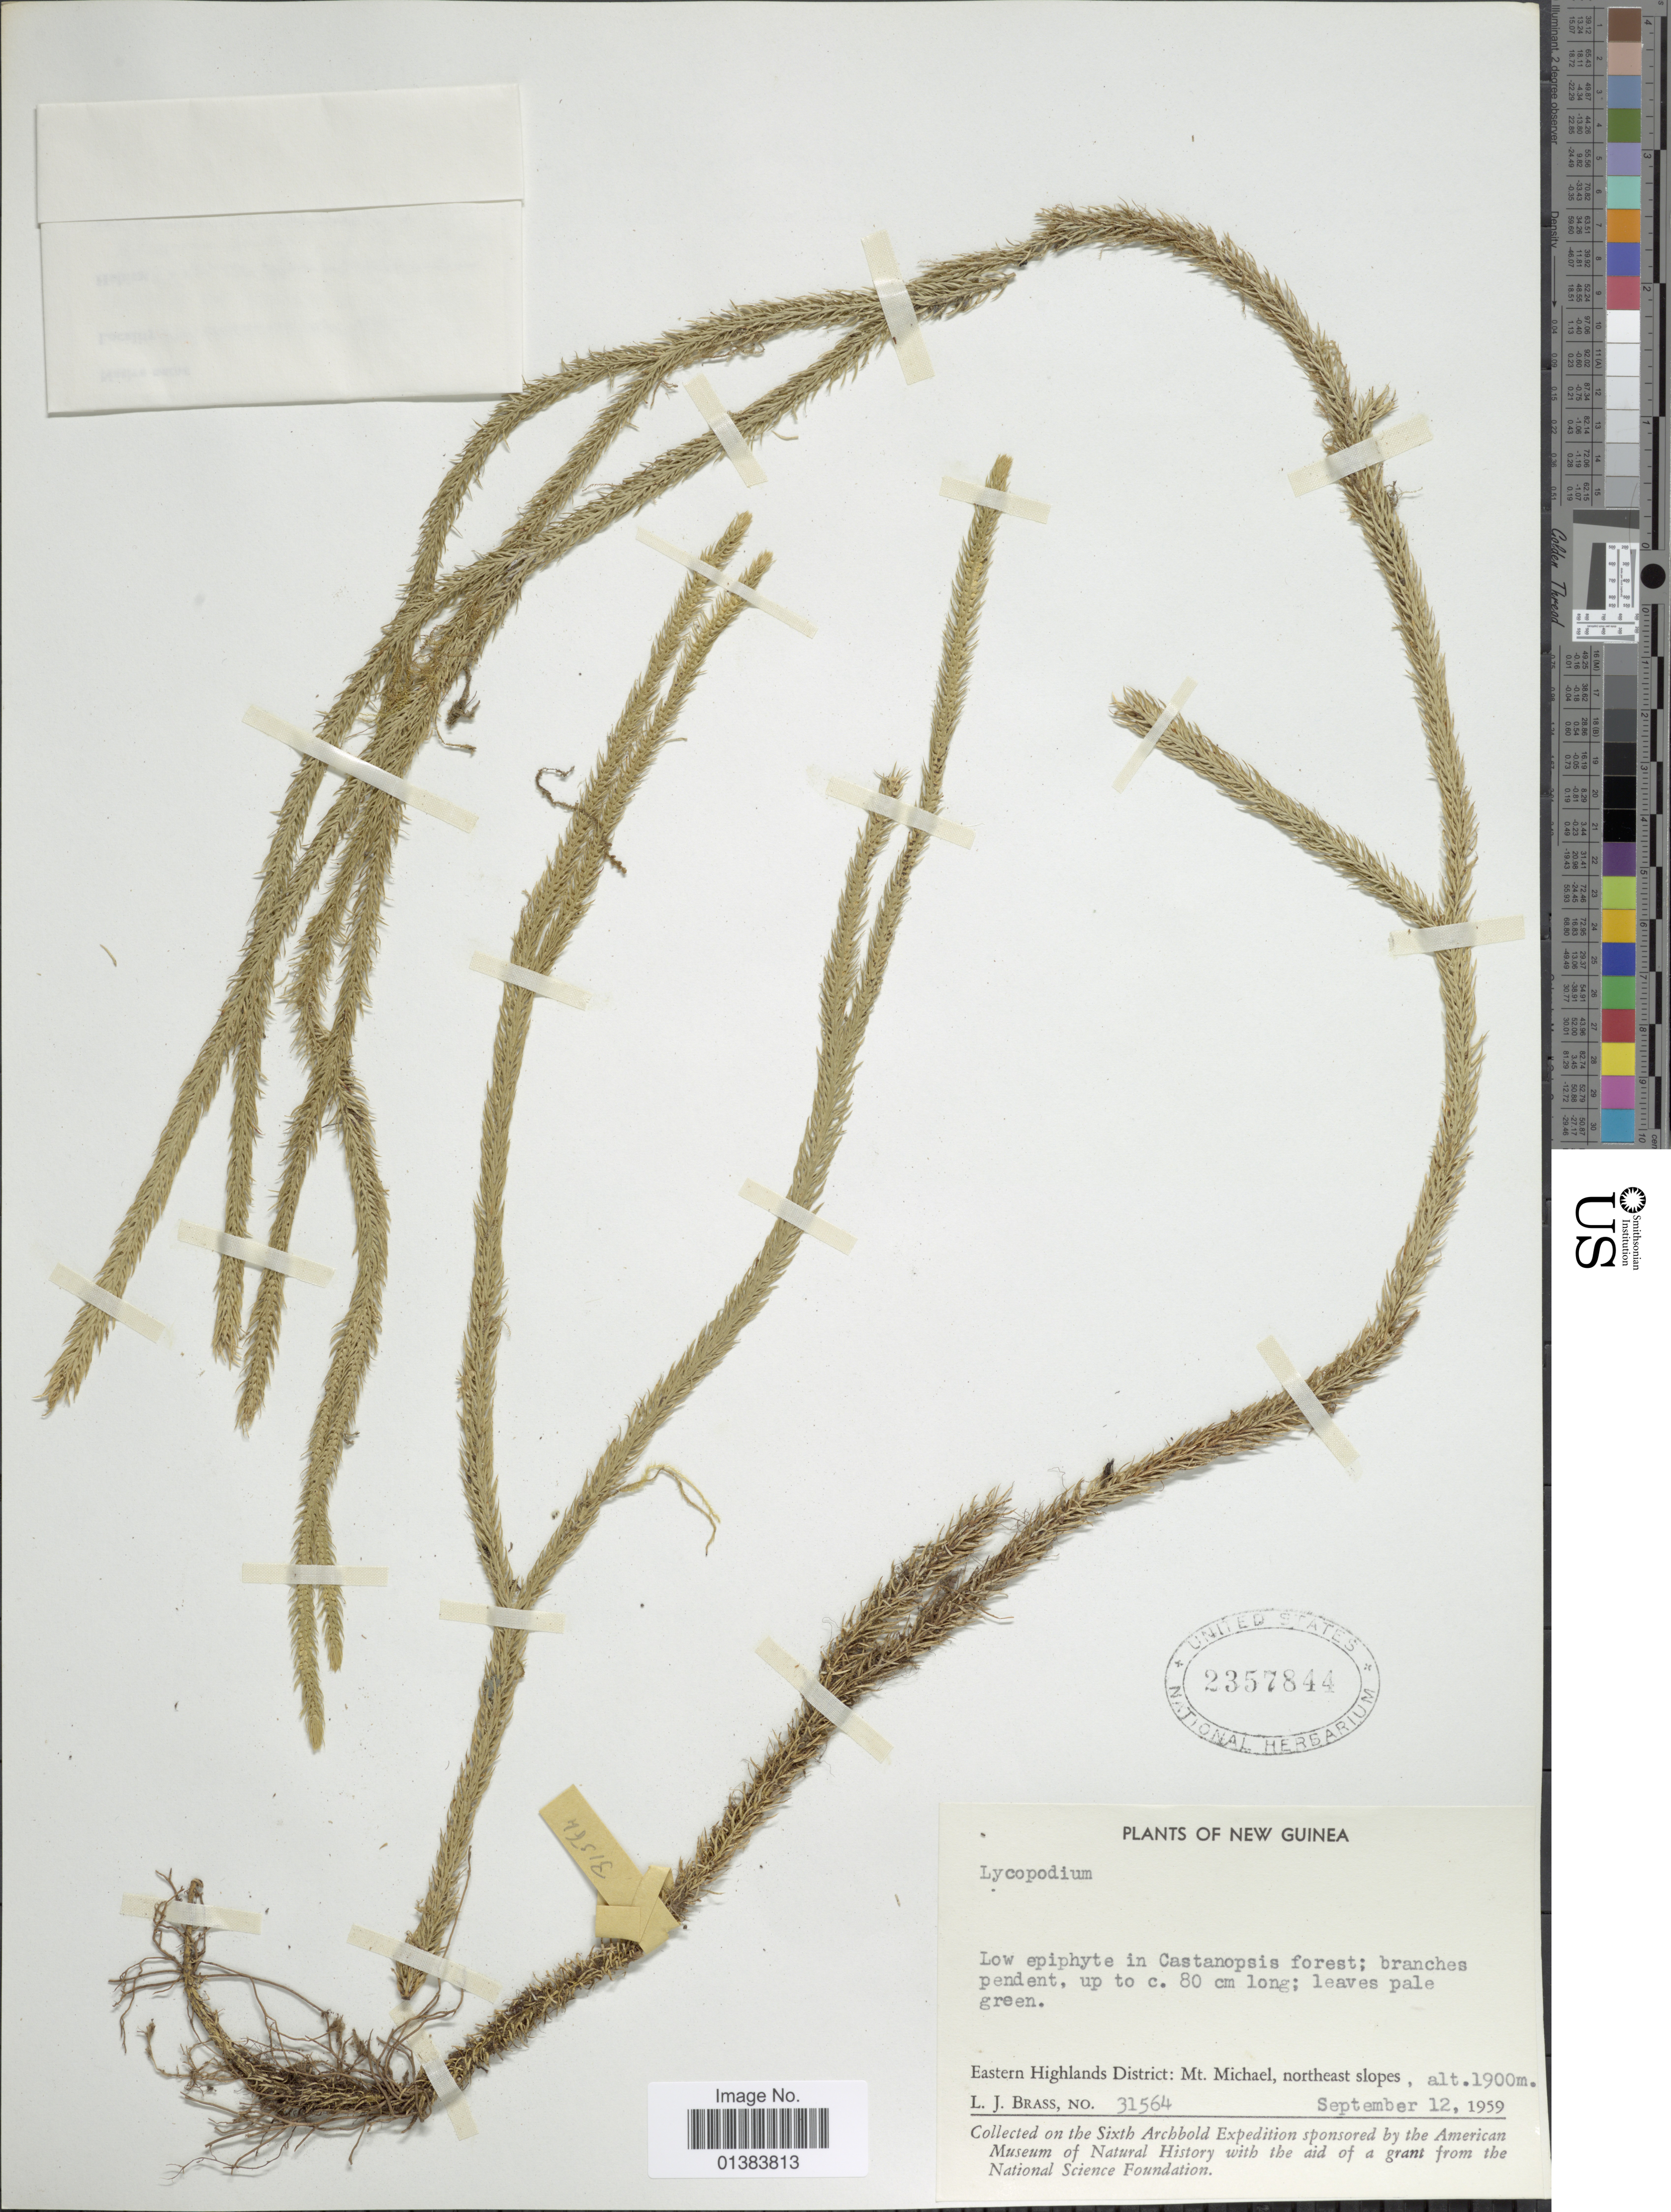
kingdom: Plantae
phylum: Tracheophyta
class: Lycopodiopsida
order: Lycopodiales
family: Lycopodiaceae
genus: Phlegmariurus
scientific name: Phlegmariurus verticillatus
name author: (L. f.) A. R. Field & Testo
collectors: L. J. Brass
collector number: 31564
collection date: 1959-09-12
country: Papua New Guinea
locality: New Guinea, Eastern Highlands District: Mt. Michael, northeast slopes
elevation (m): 1900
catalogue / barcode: US 2357844